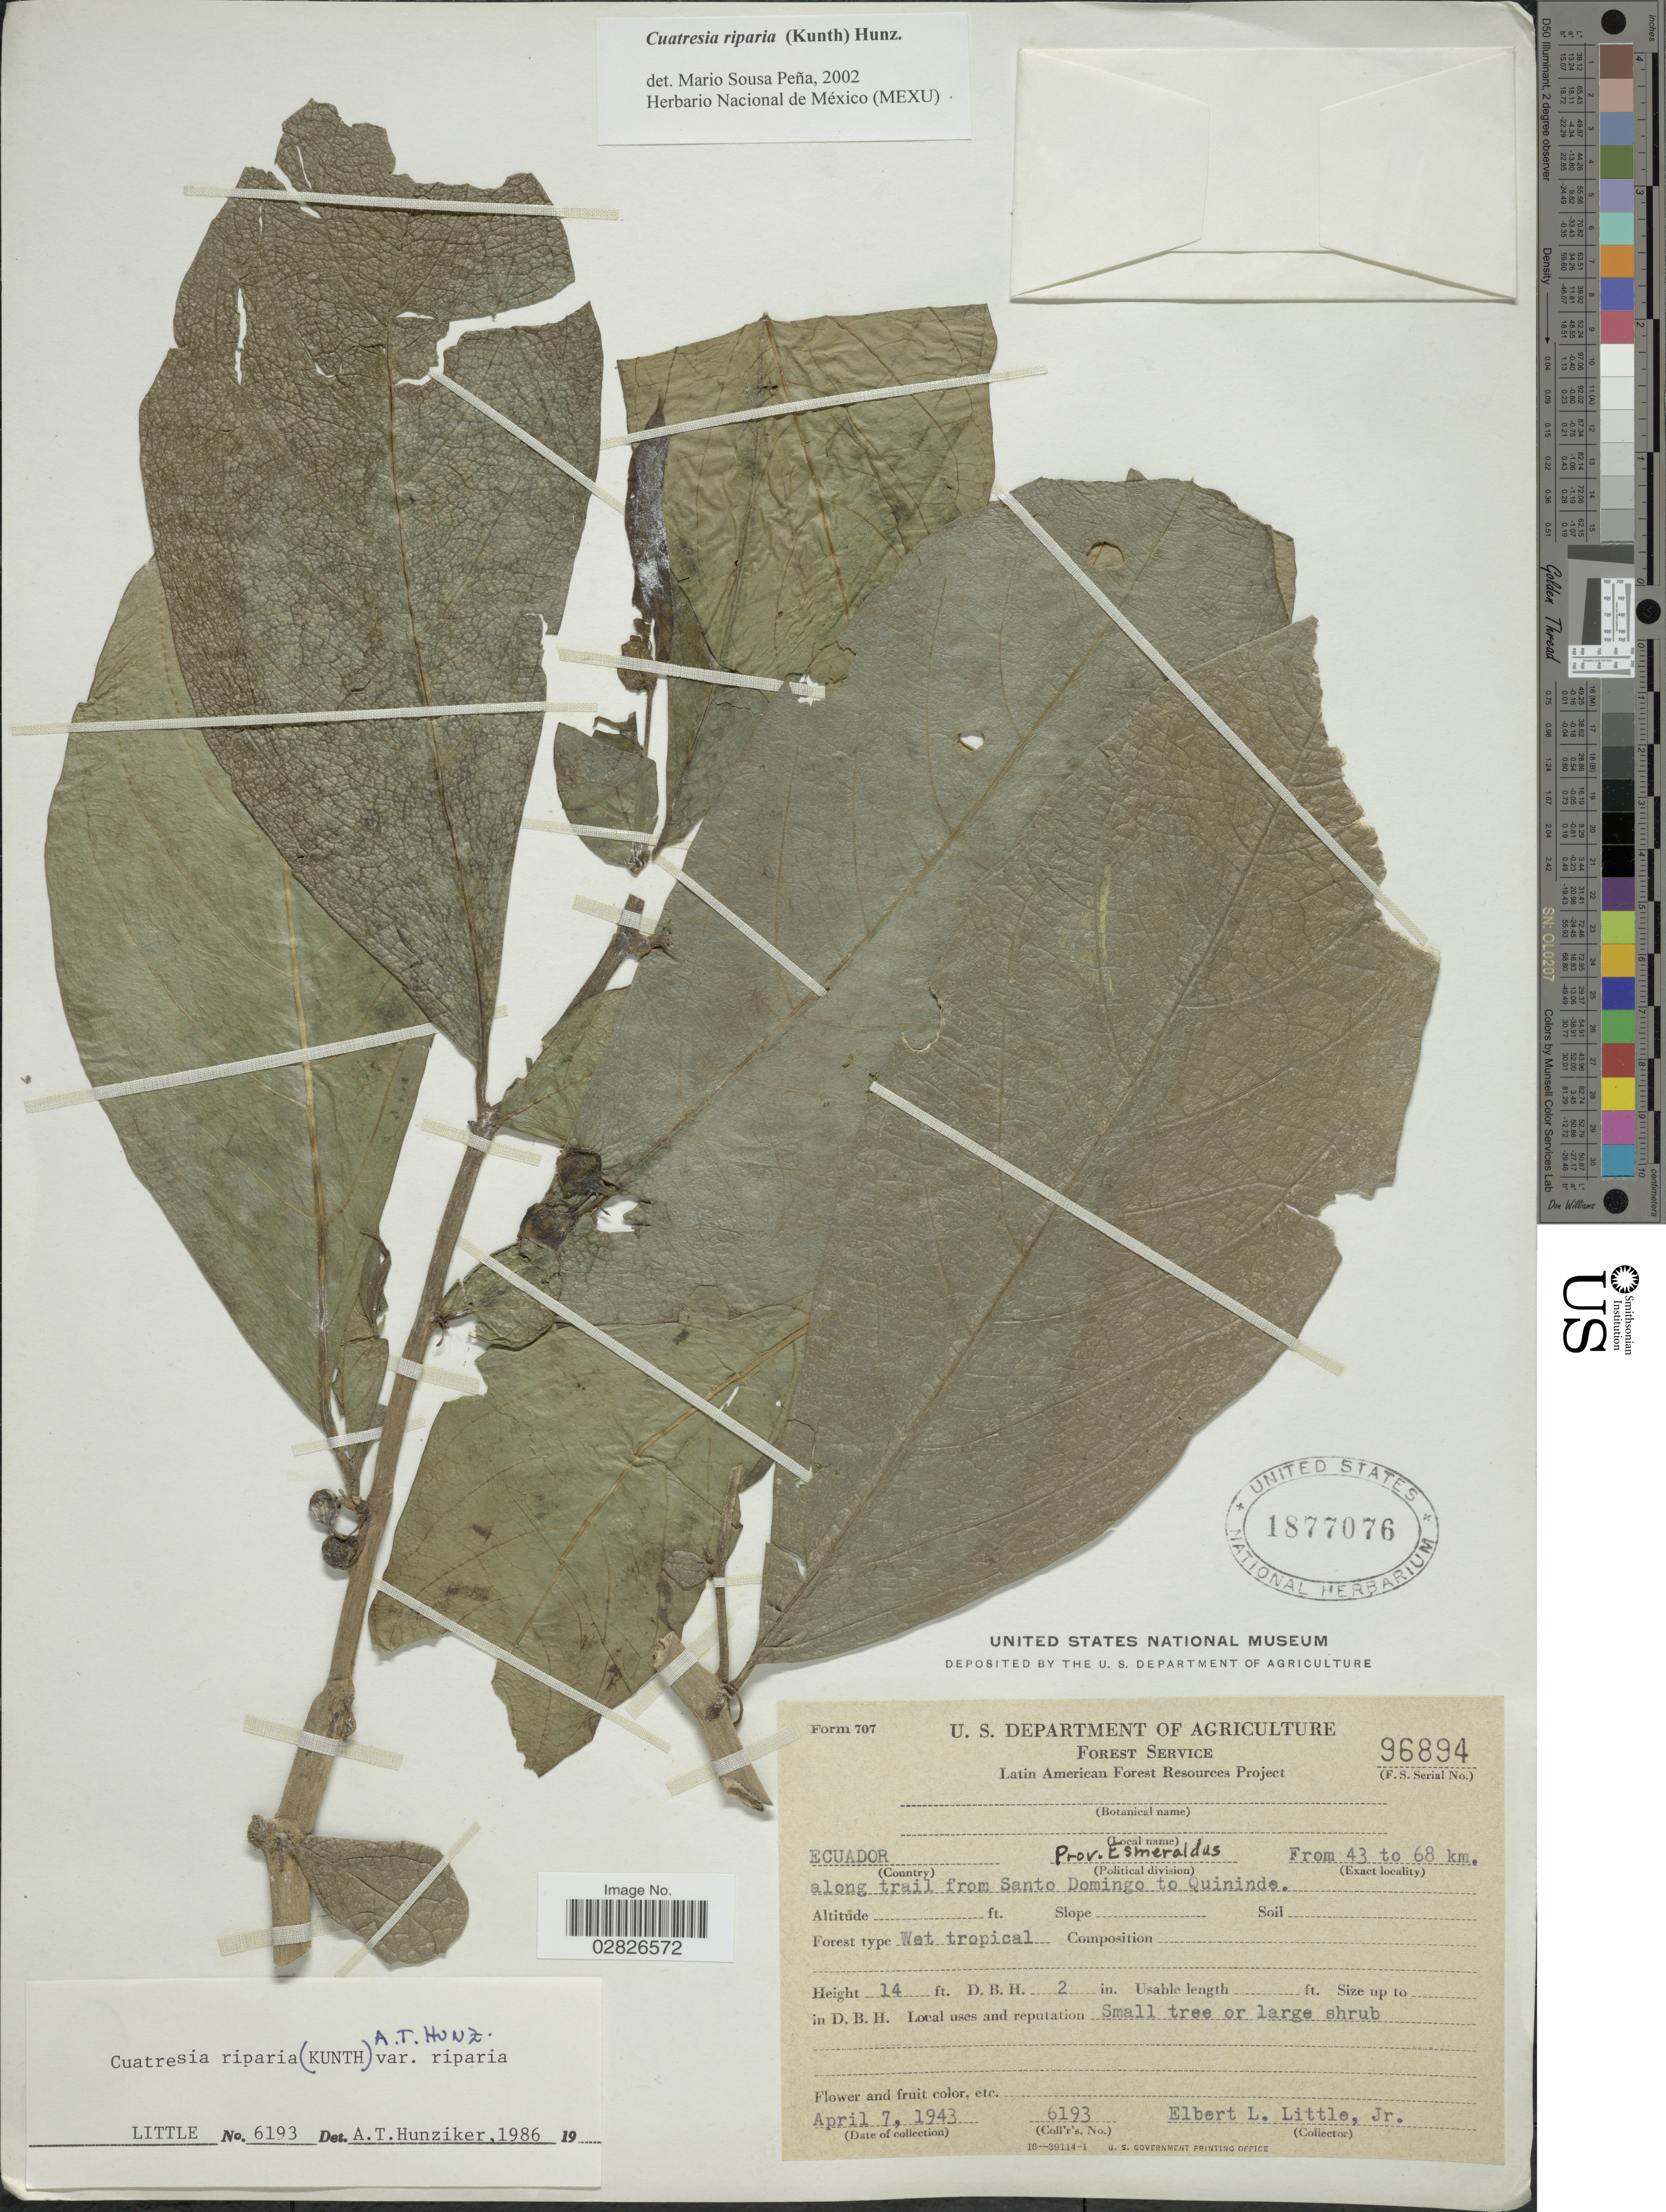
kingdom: Plantae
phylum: Tracheophyta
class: Magnoliopsida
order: Solanales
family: Solanaceae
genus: Cuatresia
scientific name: Cuatresia riparia var. riparia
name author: (Kunth) Hunz.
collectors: E. L. Little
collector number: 6193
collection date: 1943-04-07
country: Ecuador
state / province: Esmeraldas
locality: From 43 to 68 km. along trail from Santo Domingo to Quininde.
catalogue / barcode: US 1877076